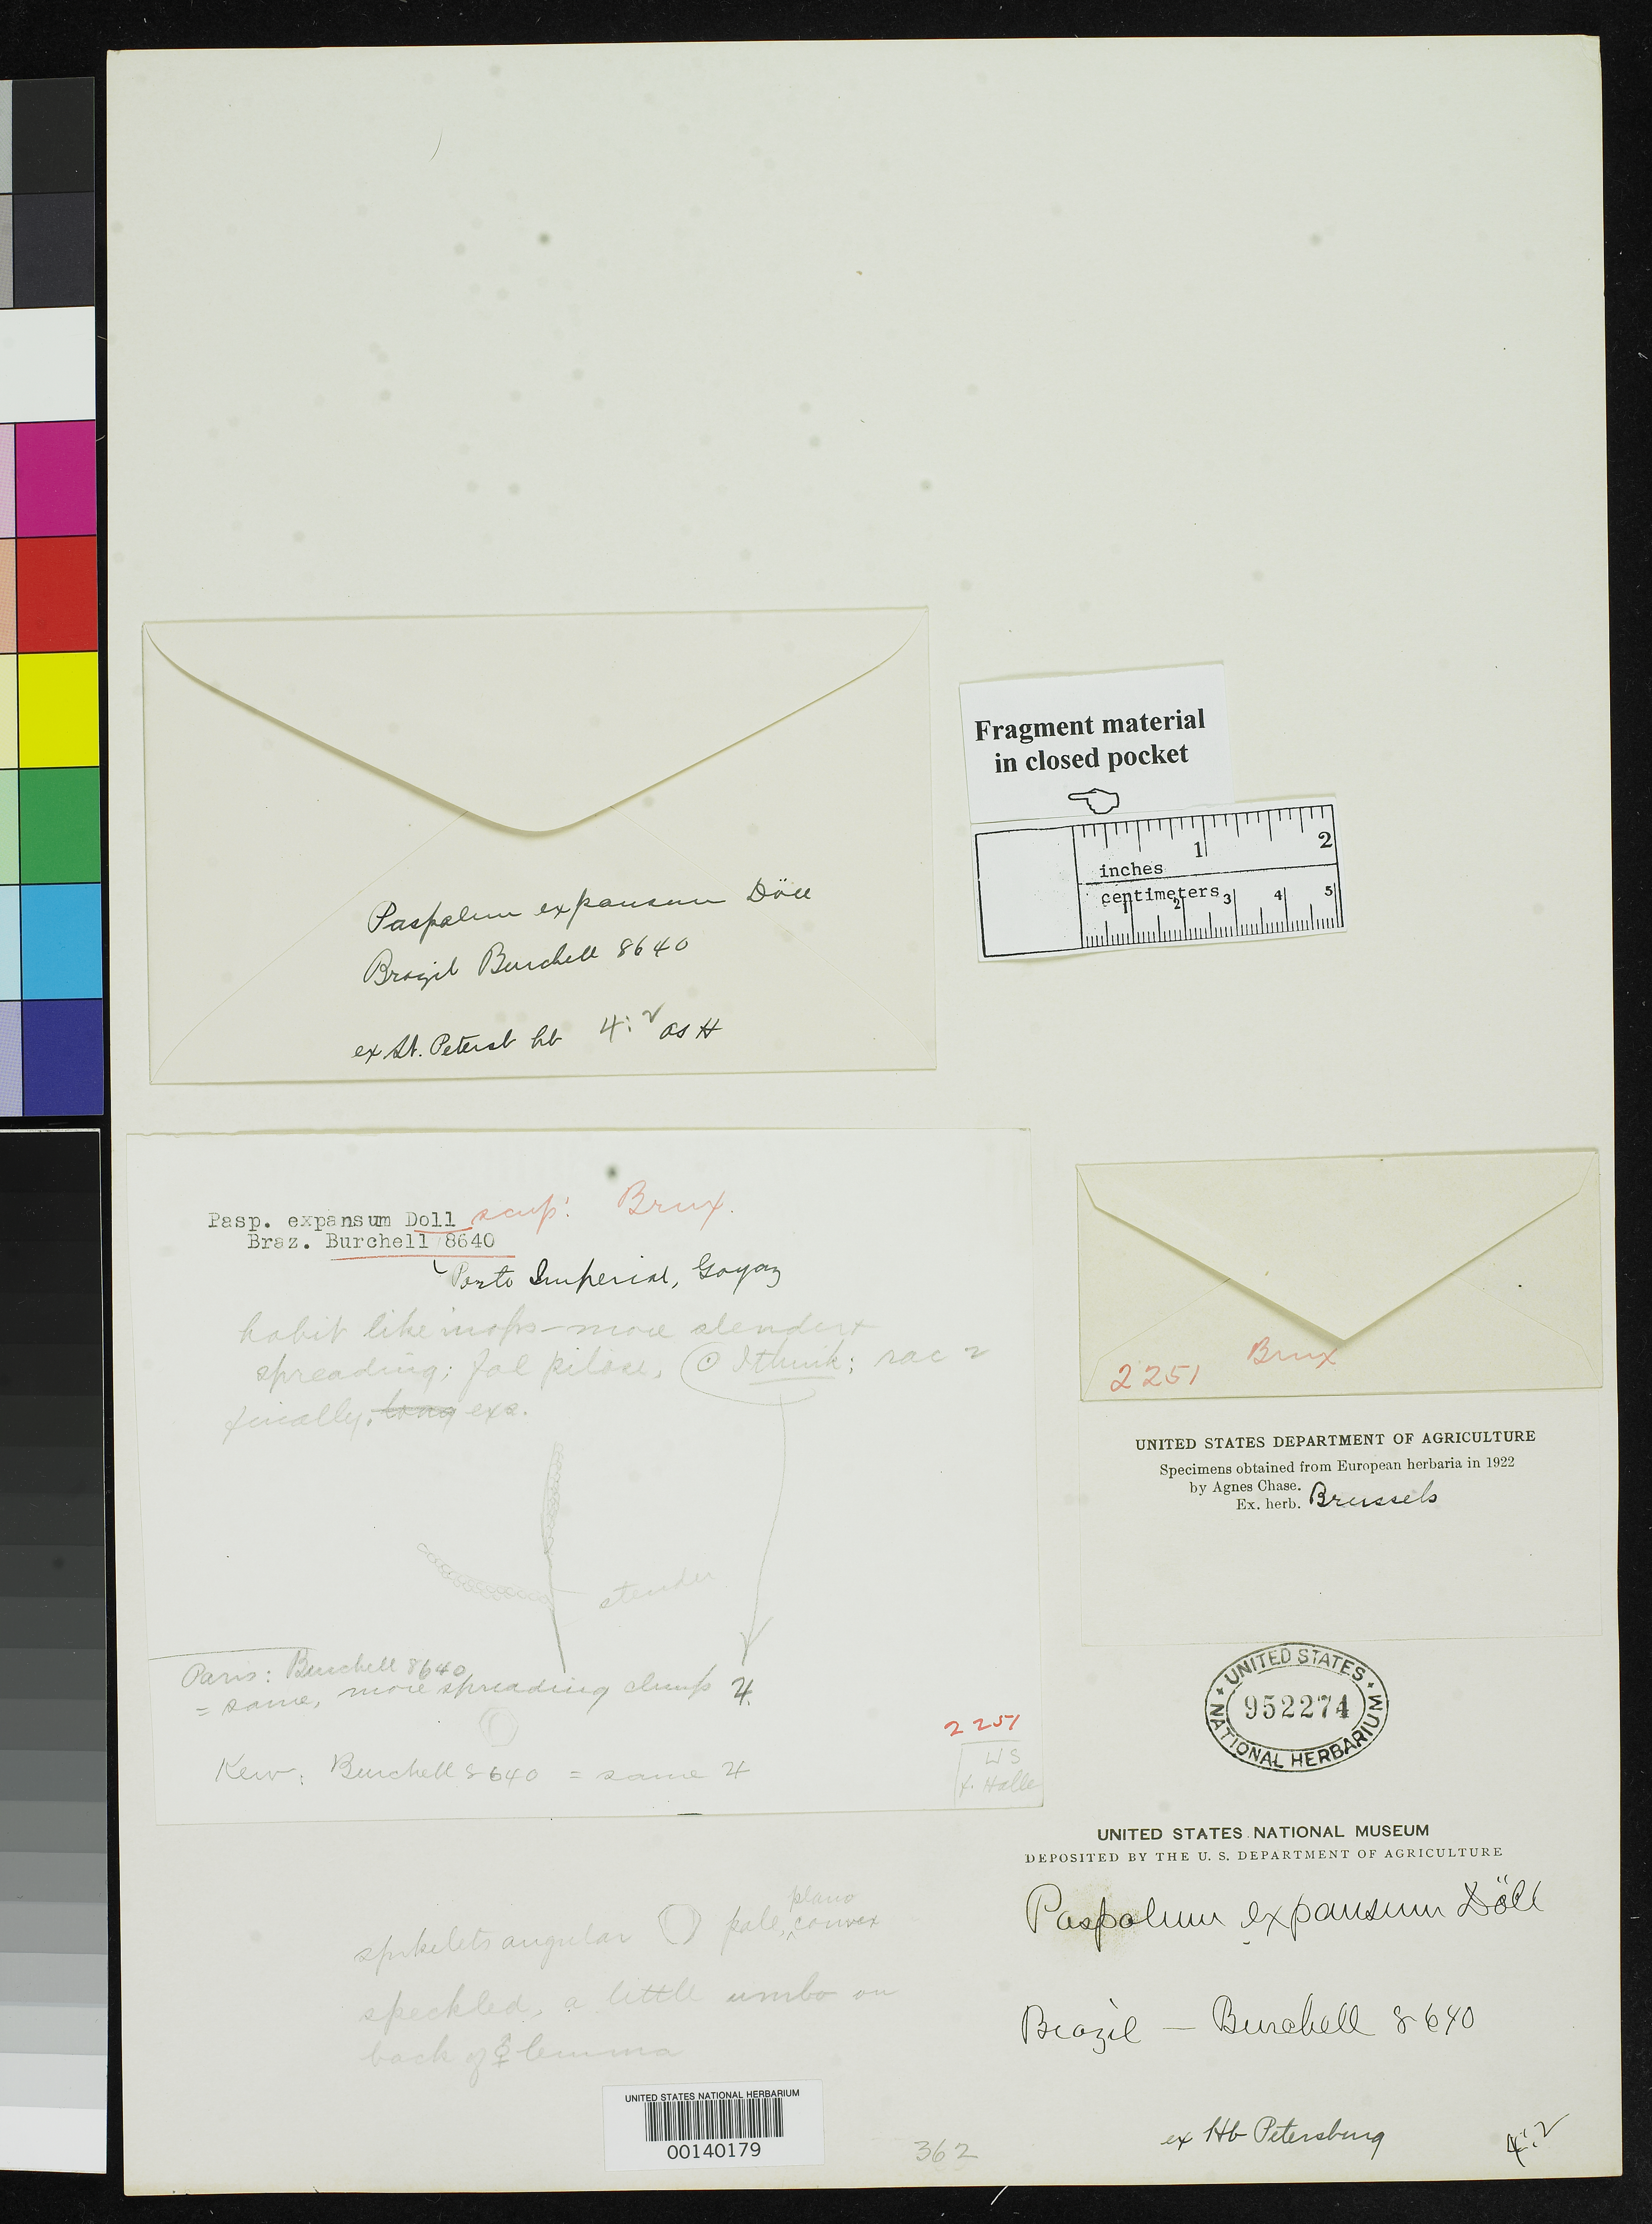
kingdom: Plantae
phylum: Tracheophyta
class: Liliopsida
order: Poales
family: Poaceae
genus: Paspalum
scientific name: Paspalum expansum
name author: Döll in Mart.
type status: Type Fragment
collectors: W. J. Burchell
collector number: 8640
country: Brazil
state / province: Goiás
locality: Porto Imperial.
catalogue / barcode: US 952274